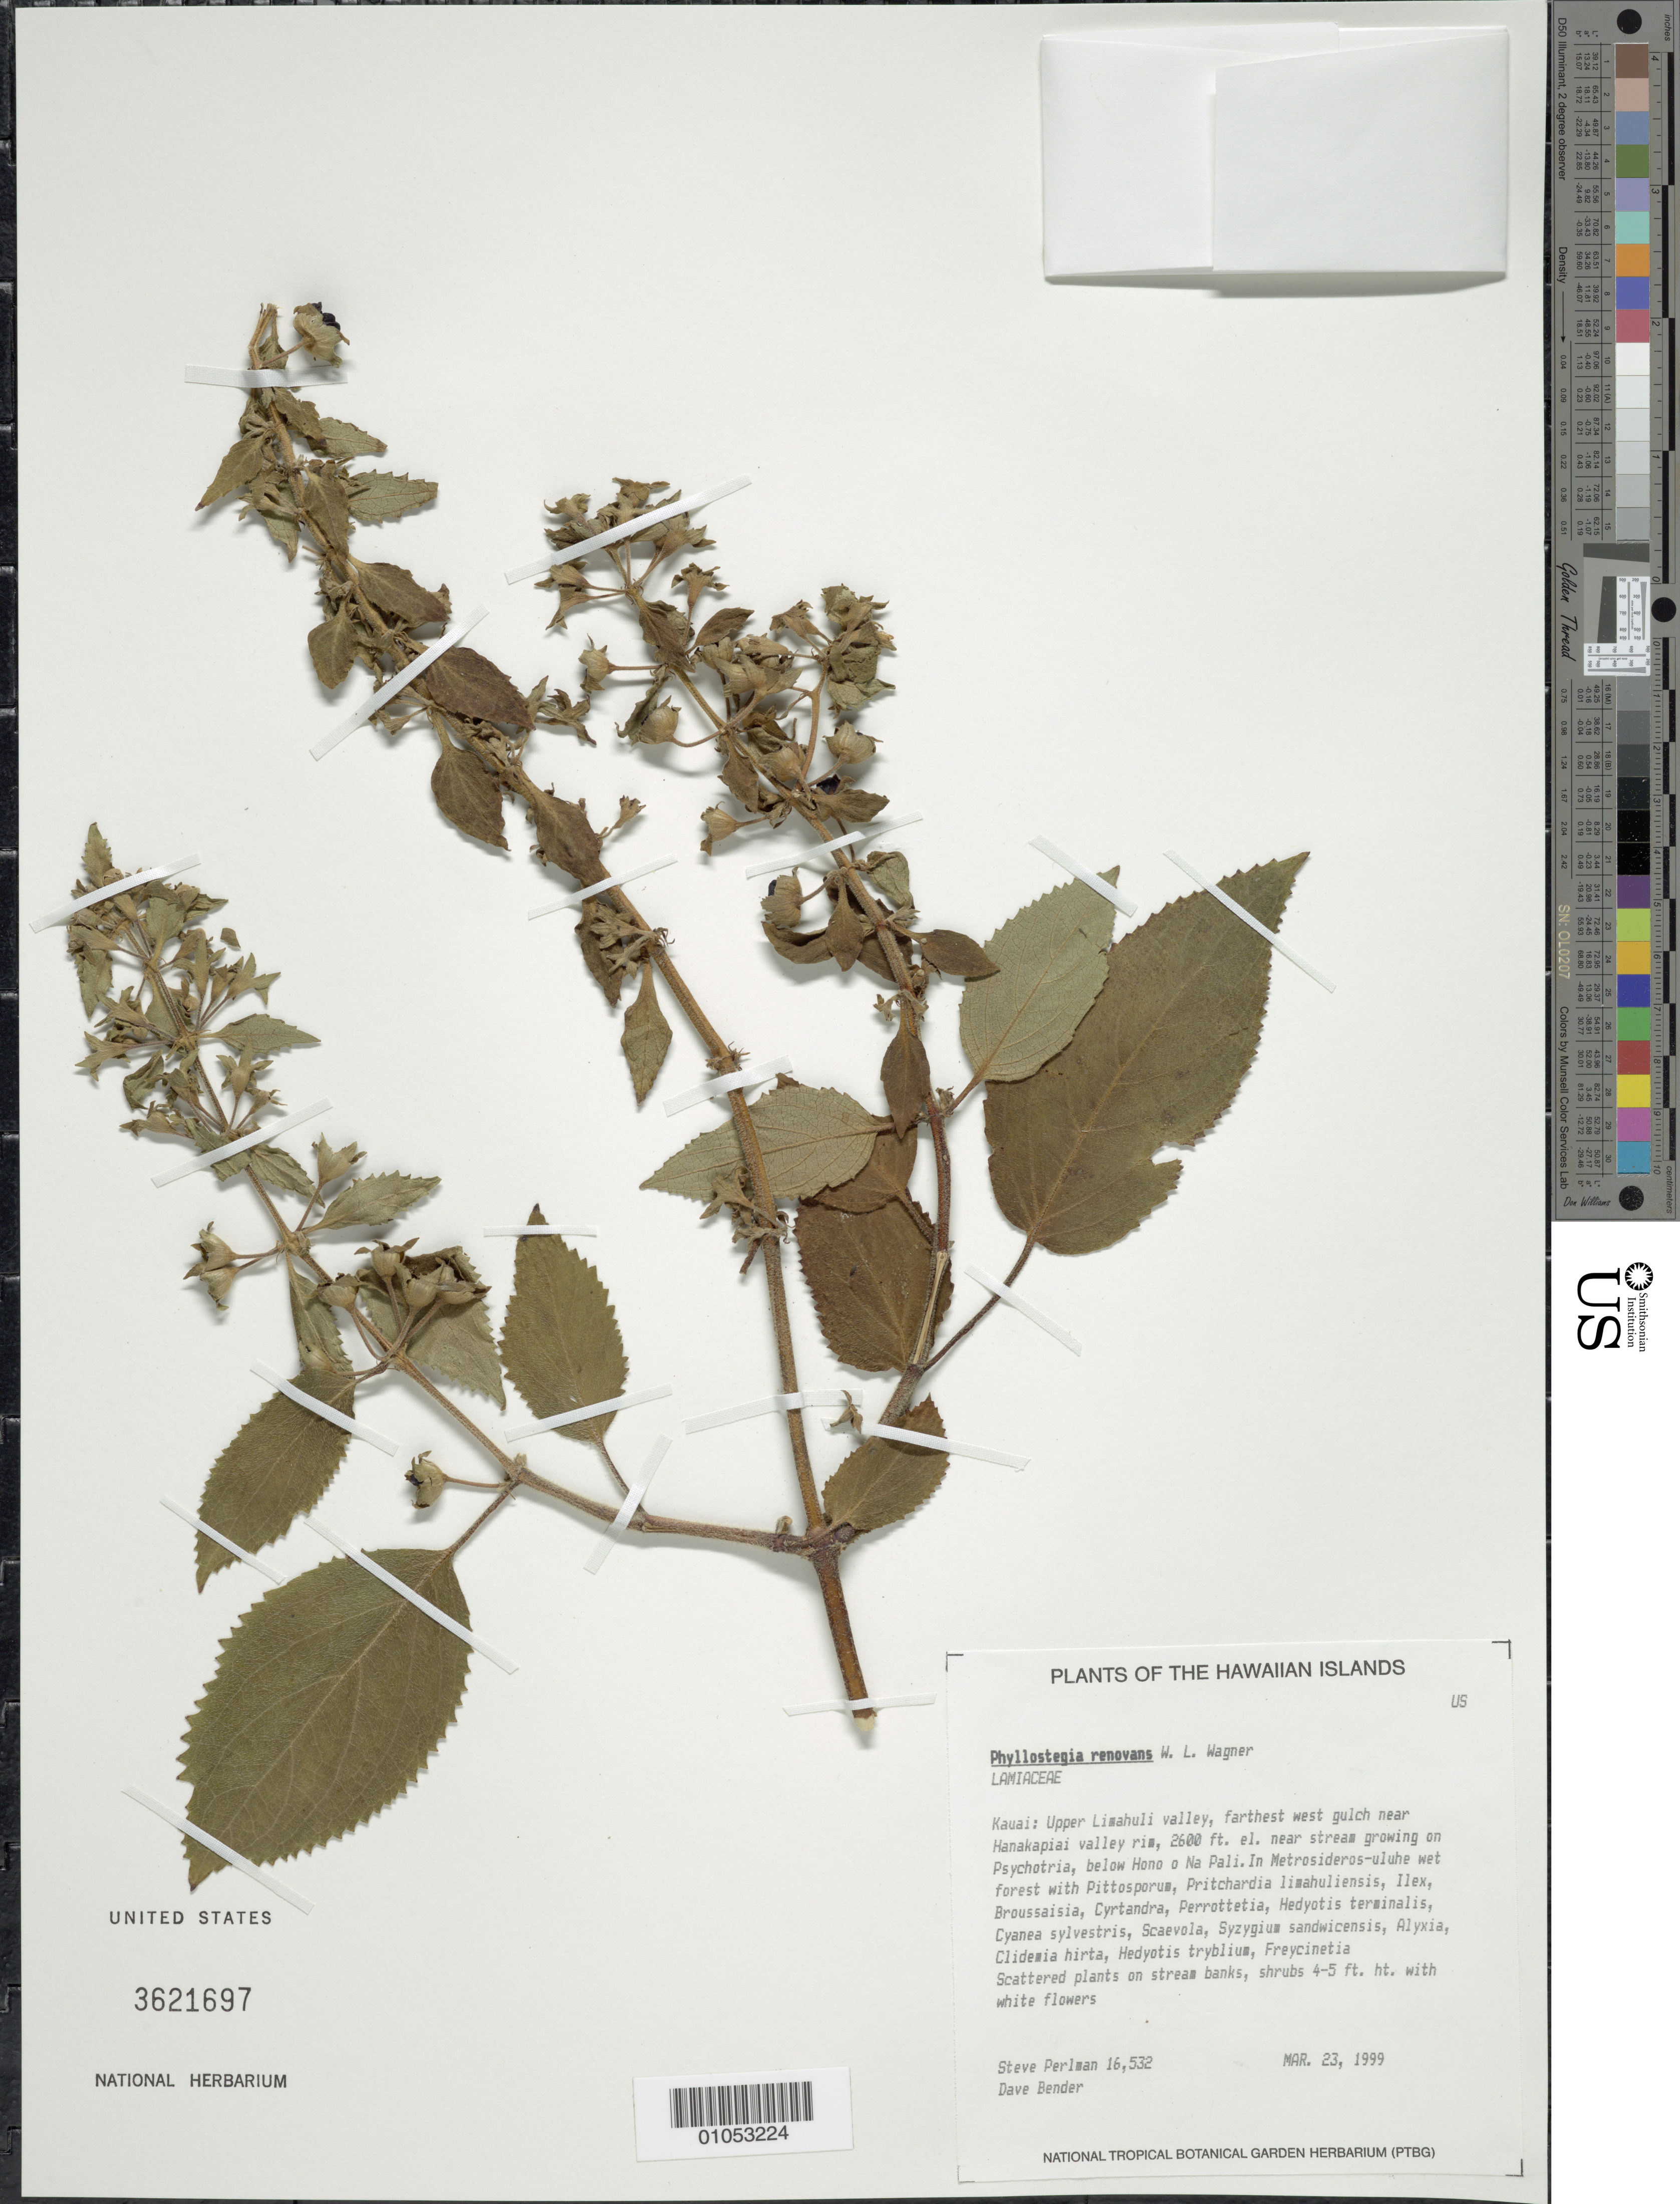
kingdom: Plantae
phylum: Tracheophyta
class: Magnoliopsida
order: Lamiales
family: Lamiaceae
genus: Phyllostegia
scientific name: Phyllostegia renovans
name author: W.L. Wagner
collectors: S. P. Perlman & D. Bender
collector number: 16532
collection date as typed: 23 Mar 1999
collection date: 1999-03-23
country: United States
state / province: Hawaii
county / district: Kaui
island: Kaua'i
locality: Upper Limahuli valley, farthest west gulch near Hanakapiai valley rim.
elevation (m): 792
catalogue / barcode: US 3621697